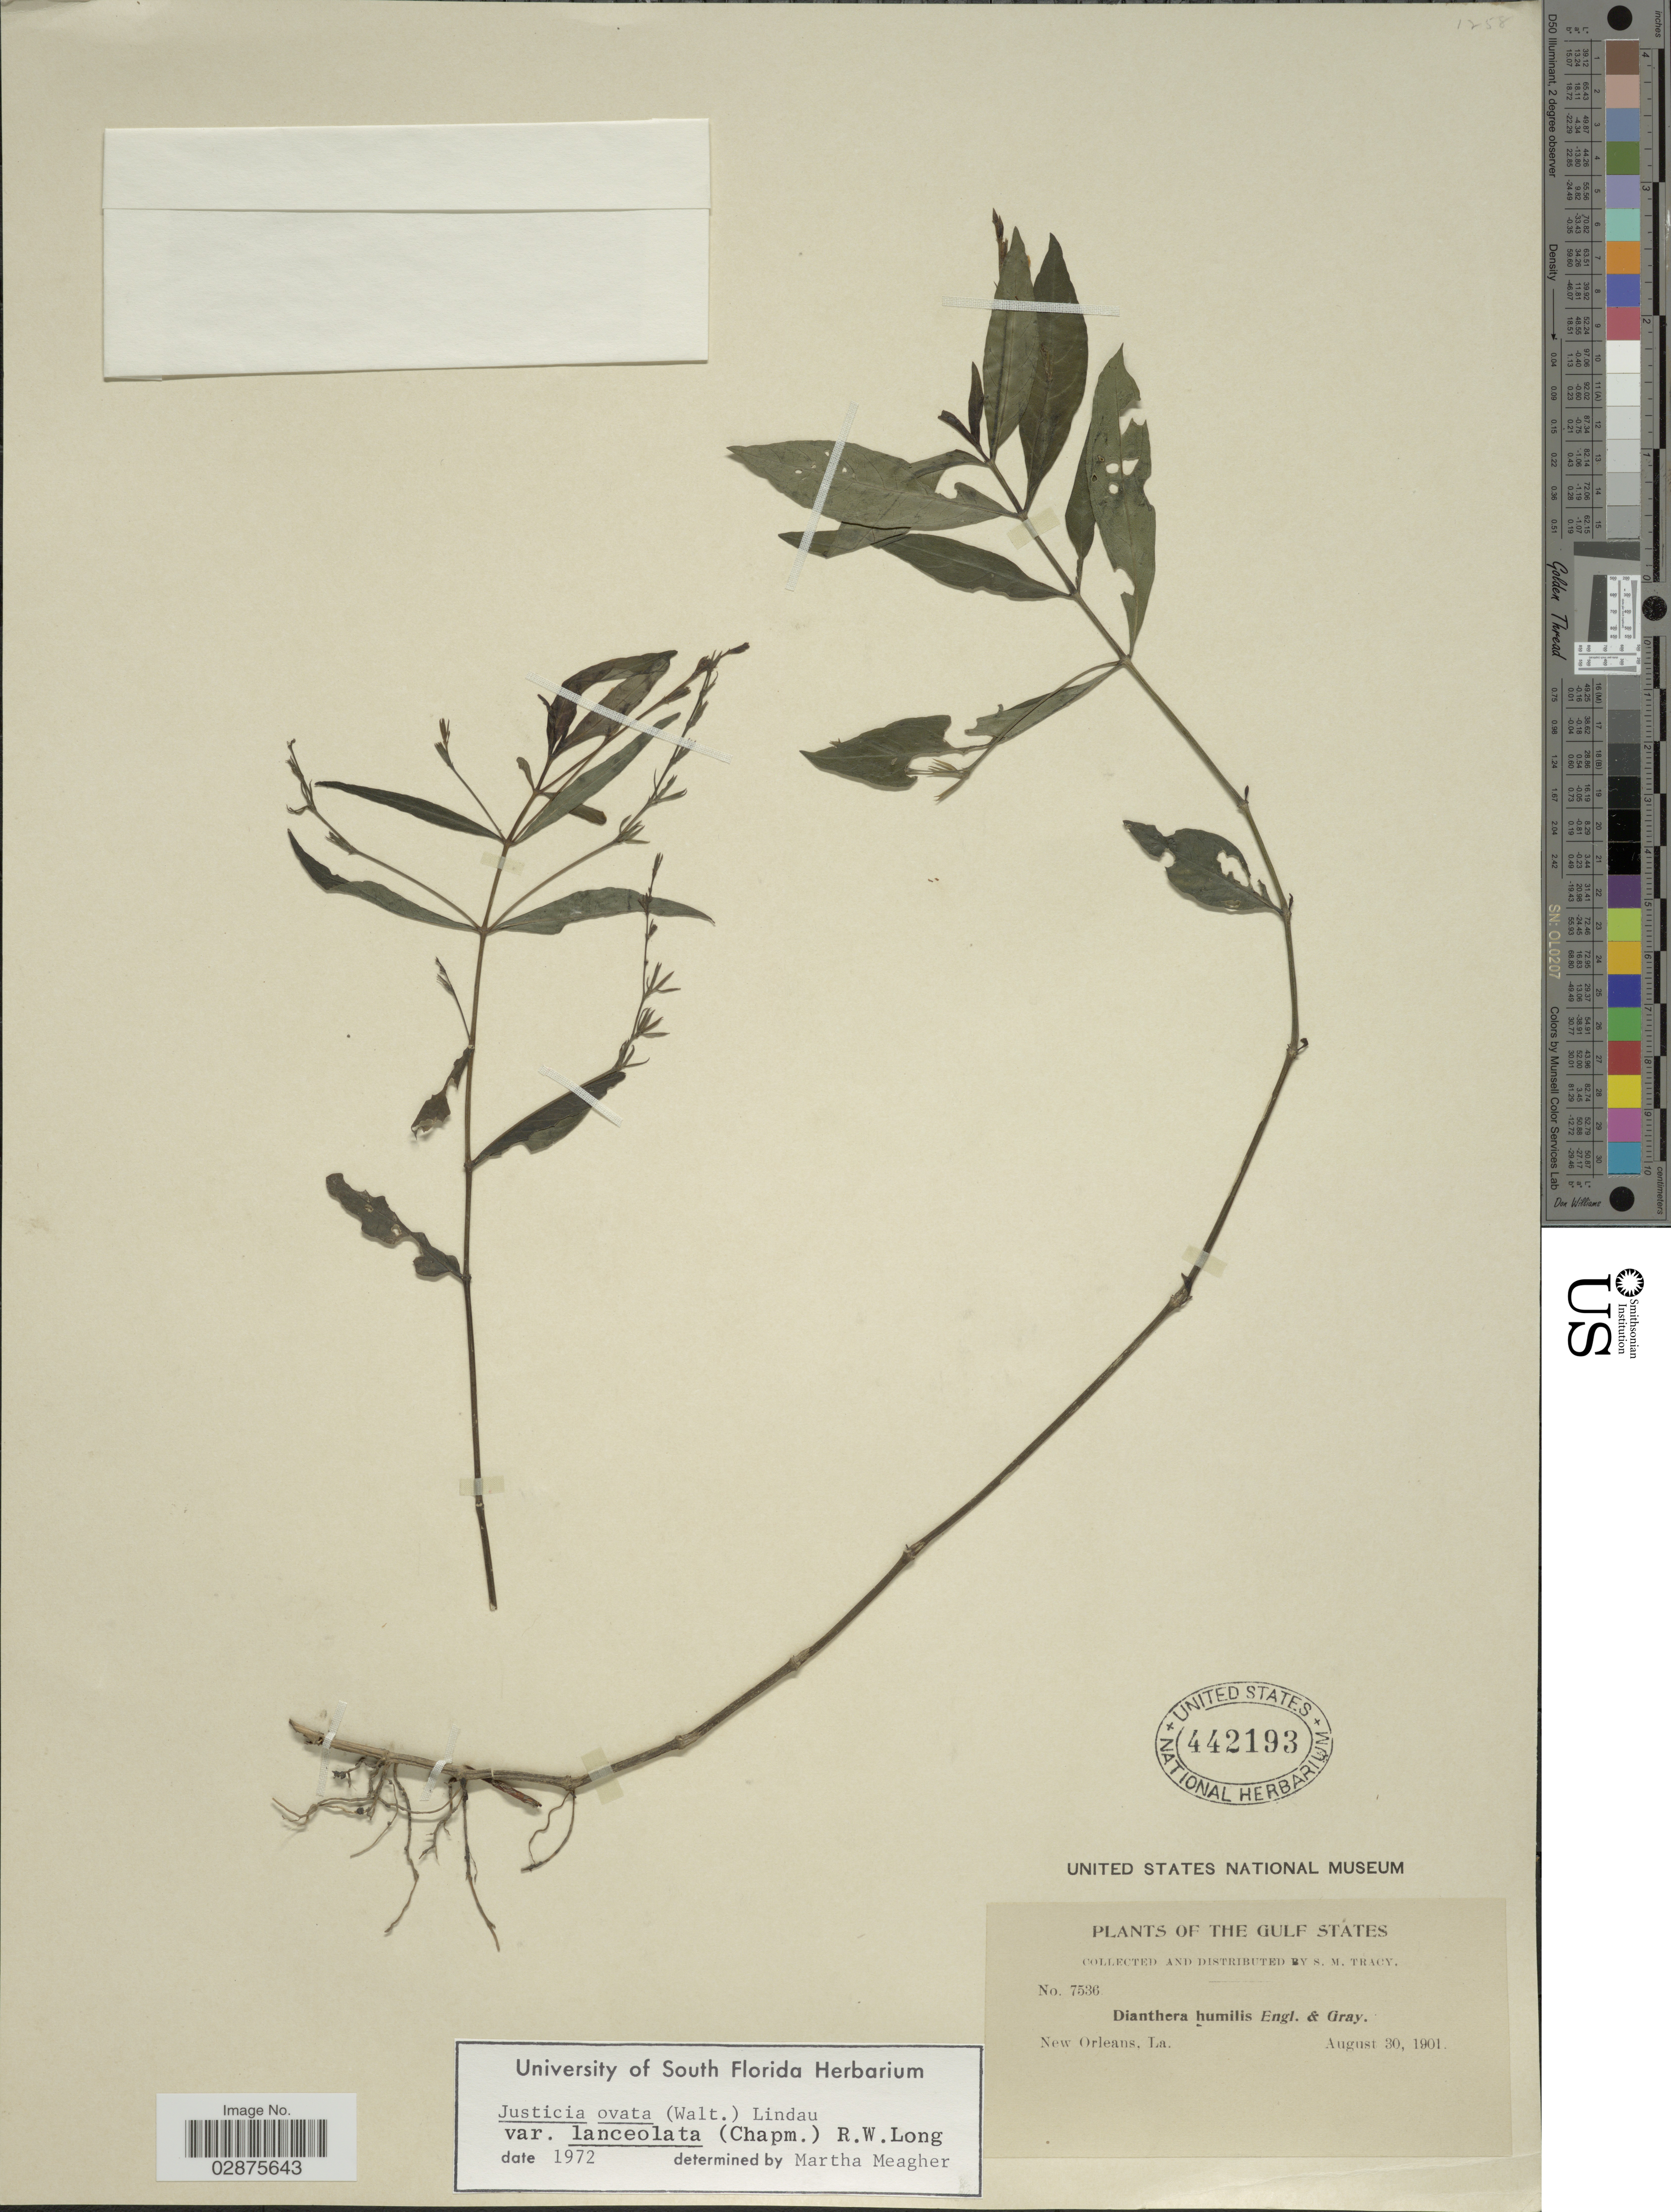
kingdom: Plantae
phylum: Tracheophyta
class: Magnoliopsida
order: Lamiales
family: Acanthaceae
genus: Justicia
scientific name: Justicia lanceolata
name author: (Chapm.) Small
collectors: S. M. Tracy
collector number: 7536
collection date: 1901-08-30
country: United States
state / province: Louisiana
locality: The Gulf States. New Orleans, La.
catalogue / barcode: US 442193